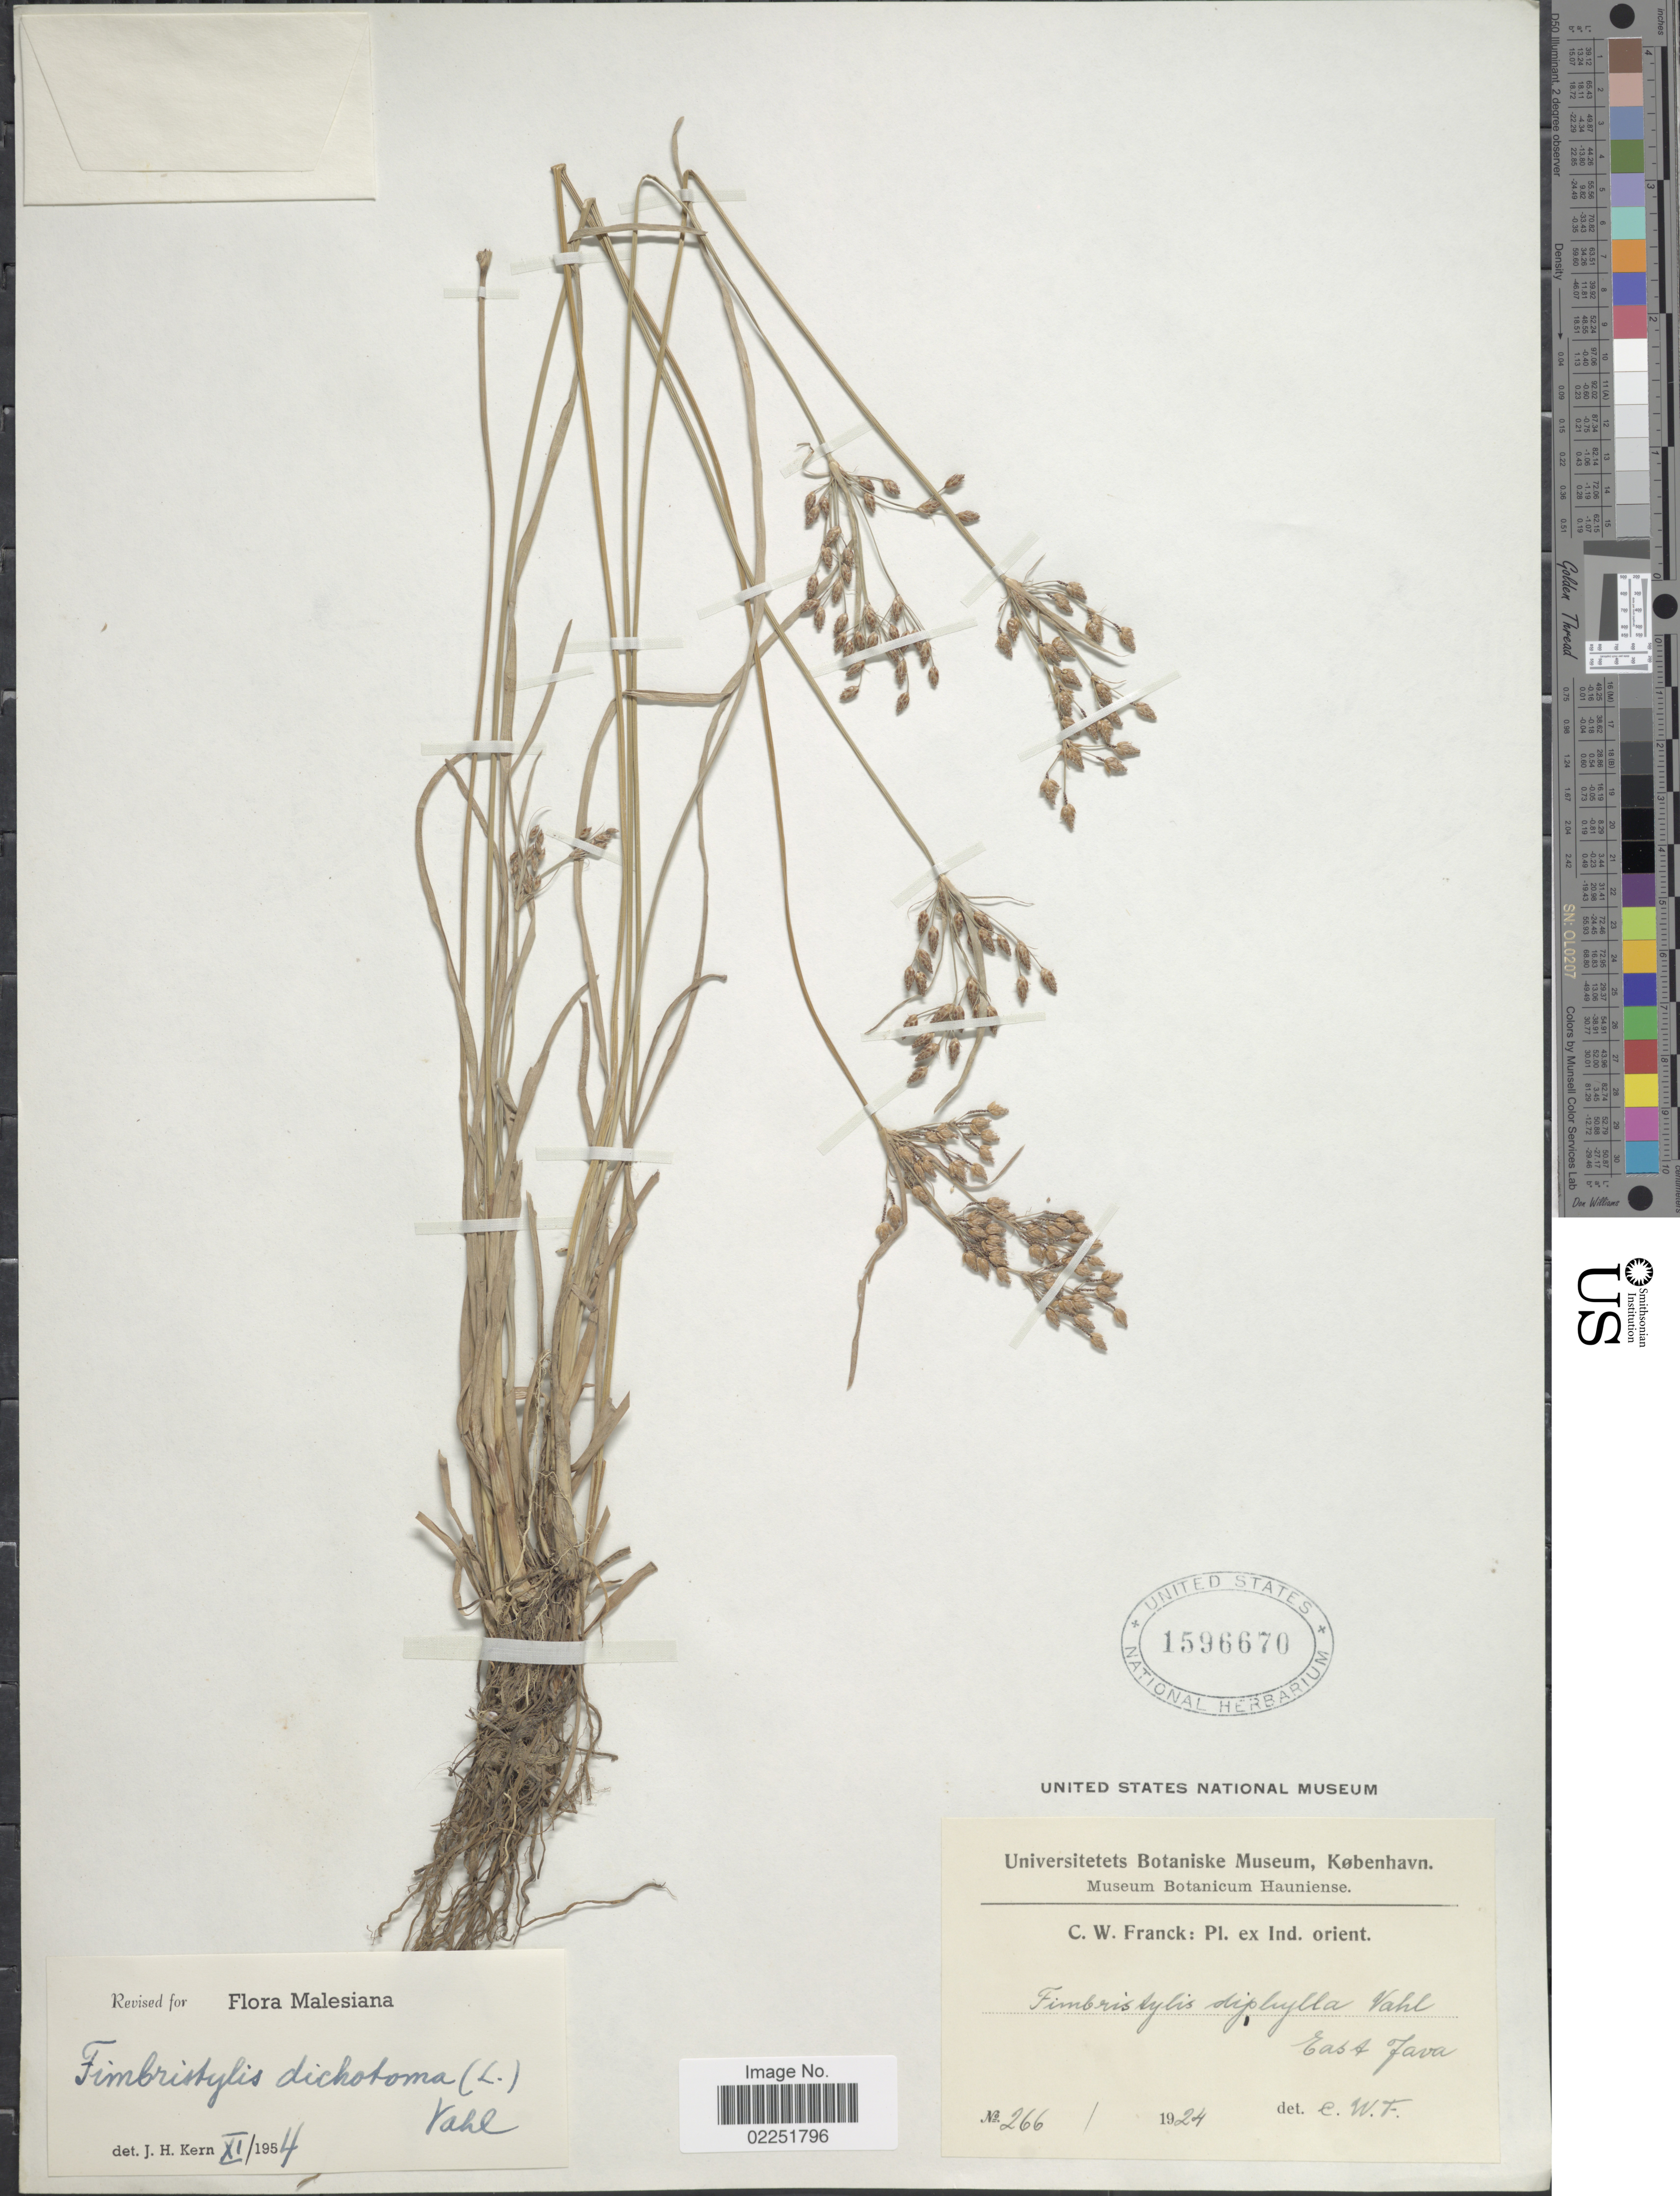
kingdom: Plantae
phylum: Tracheophyta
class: Liliopsida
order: Poales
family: Cyperaceae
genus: Fimbristylis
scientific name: Fimbristylis dichotoma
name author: (L.) Vahl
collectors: C. Franck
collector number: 266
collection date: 1924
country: Indonesia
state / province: Java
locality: Ex Ind. orient. East of Java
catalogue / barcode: US 1596670